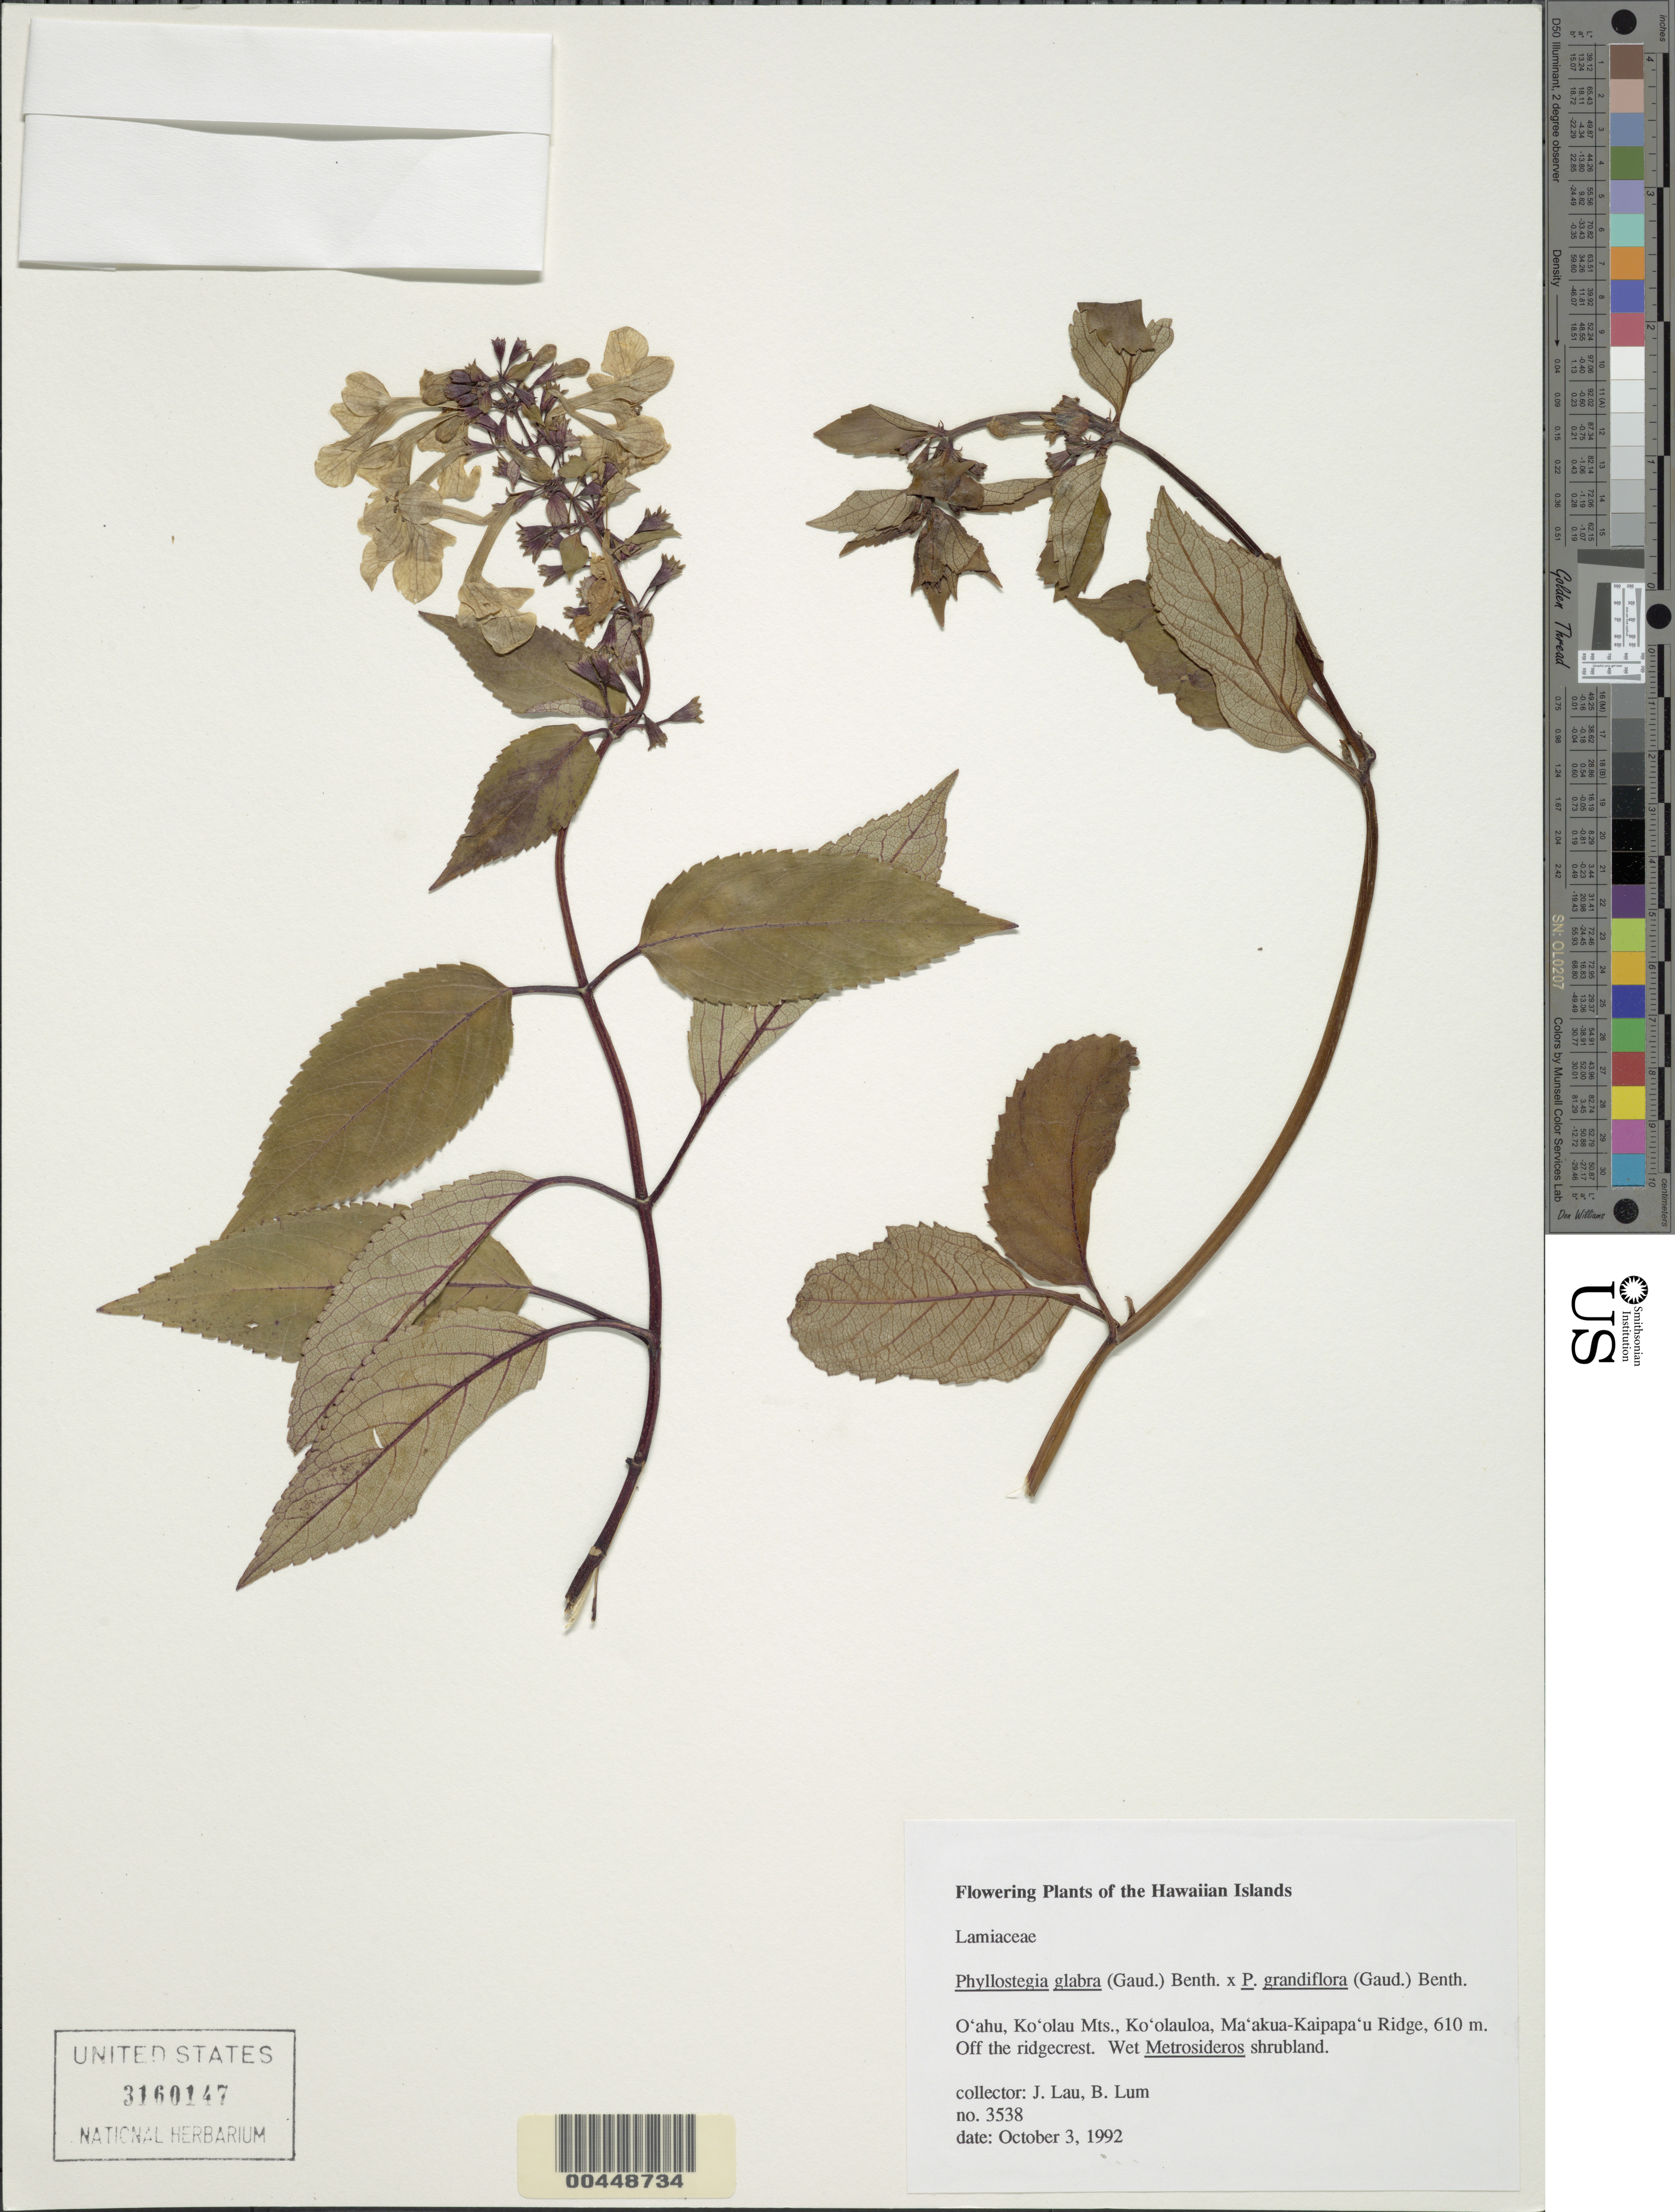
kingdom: Plantae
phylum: Tracheophyta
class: Magnoliopsida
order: Lamiales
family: Lamiaceae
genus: Phyllostegia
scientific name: Phyllostegia glabra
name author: (Gaudich.) Benth.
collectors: J. Lau & B. Lum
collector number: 3538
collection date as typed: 3 Oct 1992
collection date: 1992-10-03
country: United States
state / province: Hawaii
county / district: Honolulu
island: Oahu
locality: Koolau Mts., Koolauloa, Maakua-Kaipapau Ridge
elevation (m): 610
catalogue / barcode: US 3160147